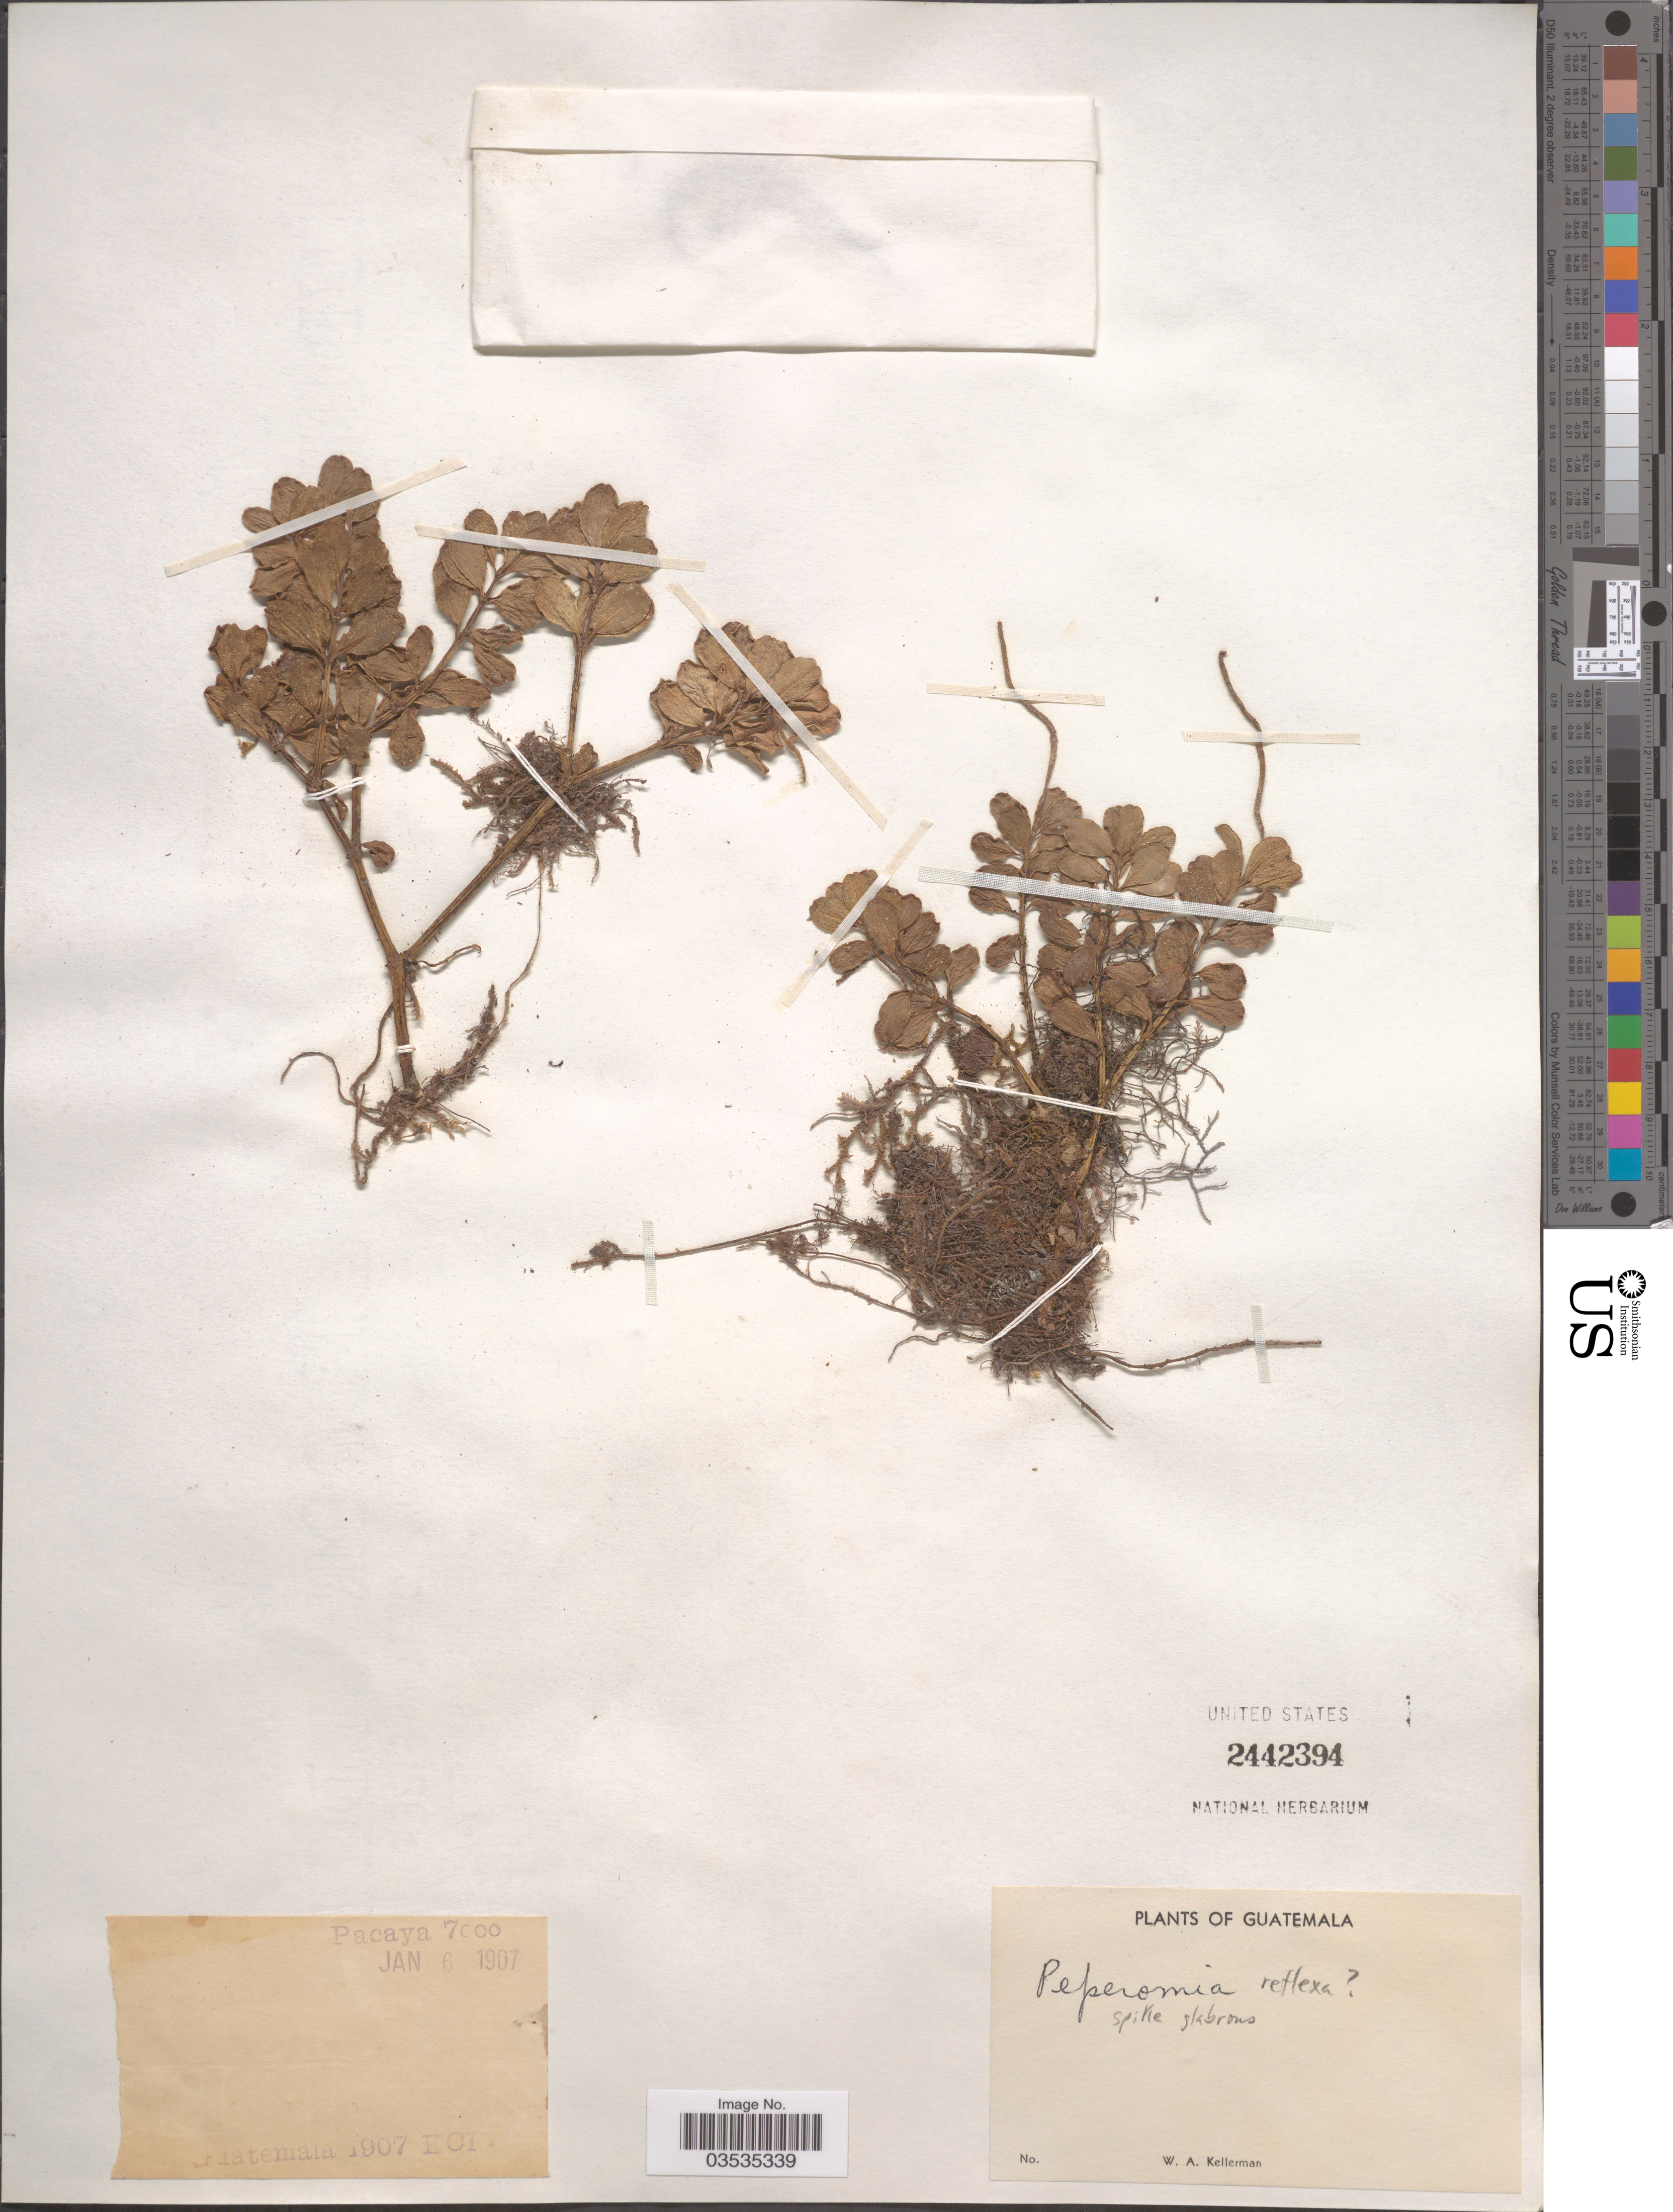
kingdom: Plantae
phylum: Tracheophyta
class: Magnoliopsida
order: Piperales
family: Piperaceae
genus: Peperomia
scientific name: Peperomia quadrifolia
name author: (L.) Kunth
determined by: Jiménez, José Estaban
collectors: W. Kellerman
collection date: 1907-01-06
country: Guatemala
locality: Pacaya.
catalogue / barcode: US 2442394